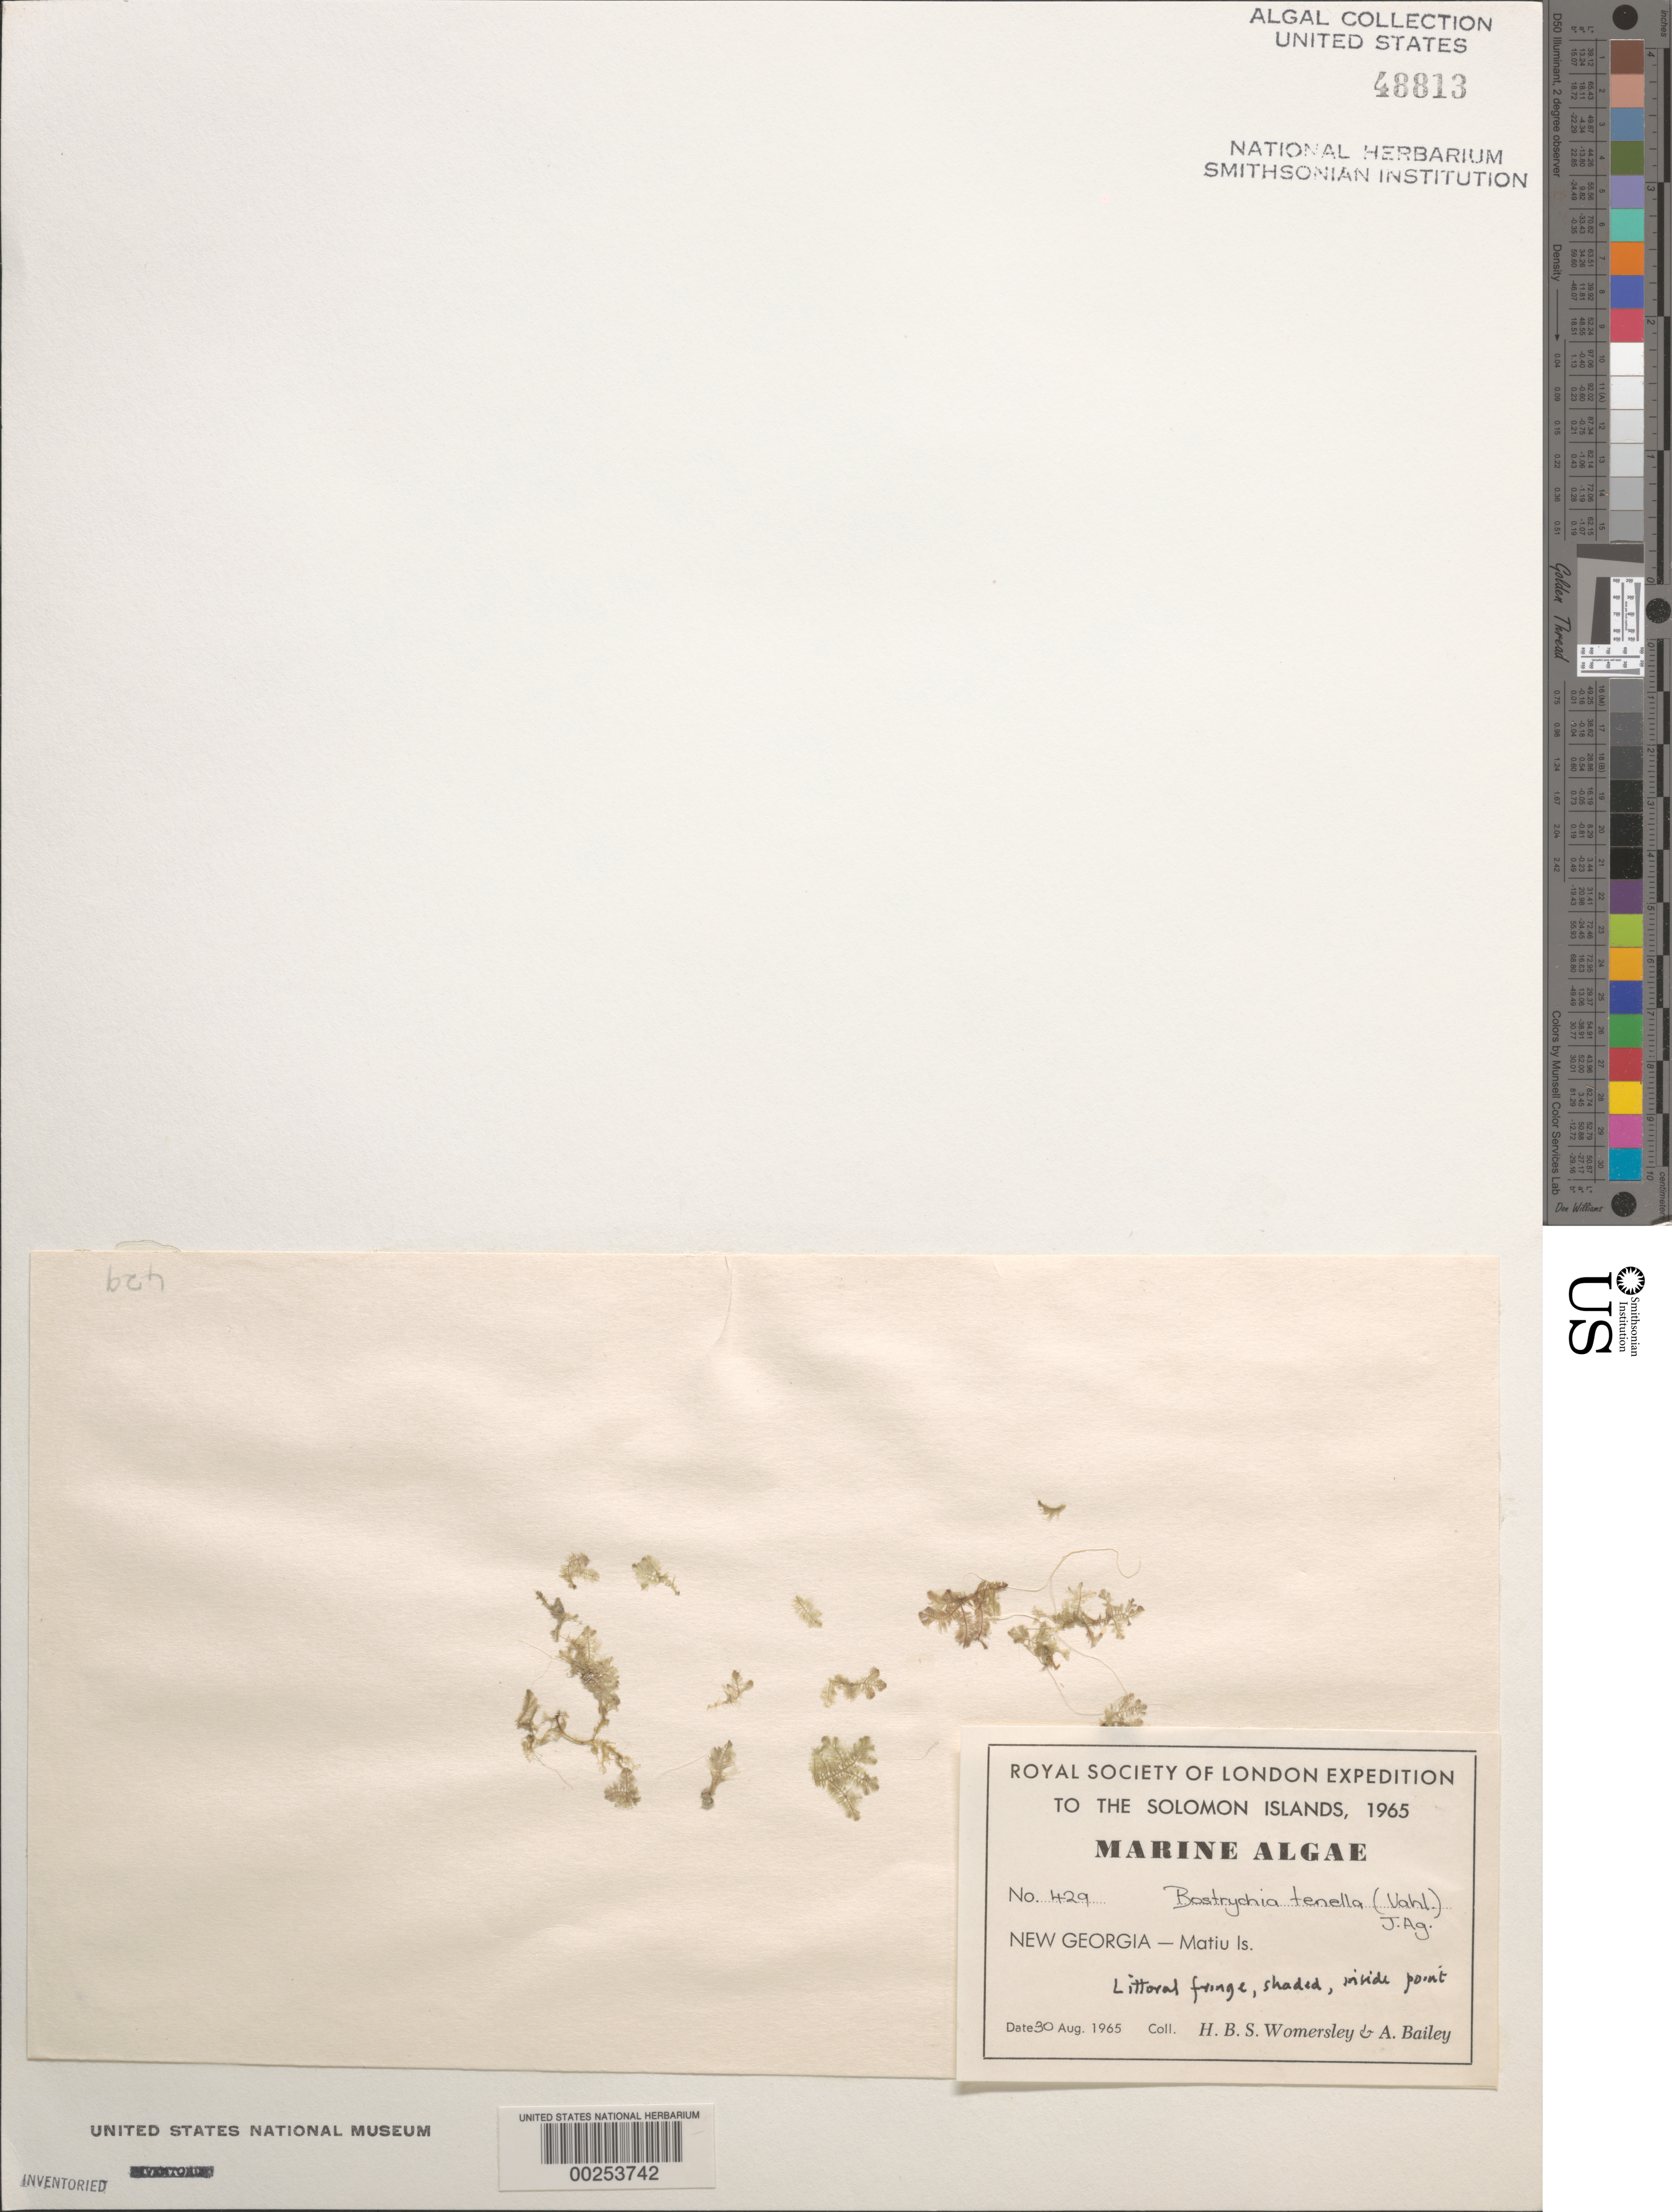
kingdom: Plantae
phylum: Rhodophyta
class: Florideophyceae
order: Ceramiales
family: Rhodomelaceae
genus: Bostrychia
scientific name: Bostrychia tenella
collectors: H. B. S. Womersley & A. Bailey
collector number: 429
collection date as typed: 30 Aug 1965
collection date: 1965-08-30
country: Solomon Islands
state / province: Western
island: Matiu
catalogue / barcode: US 48813